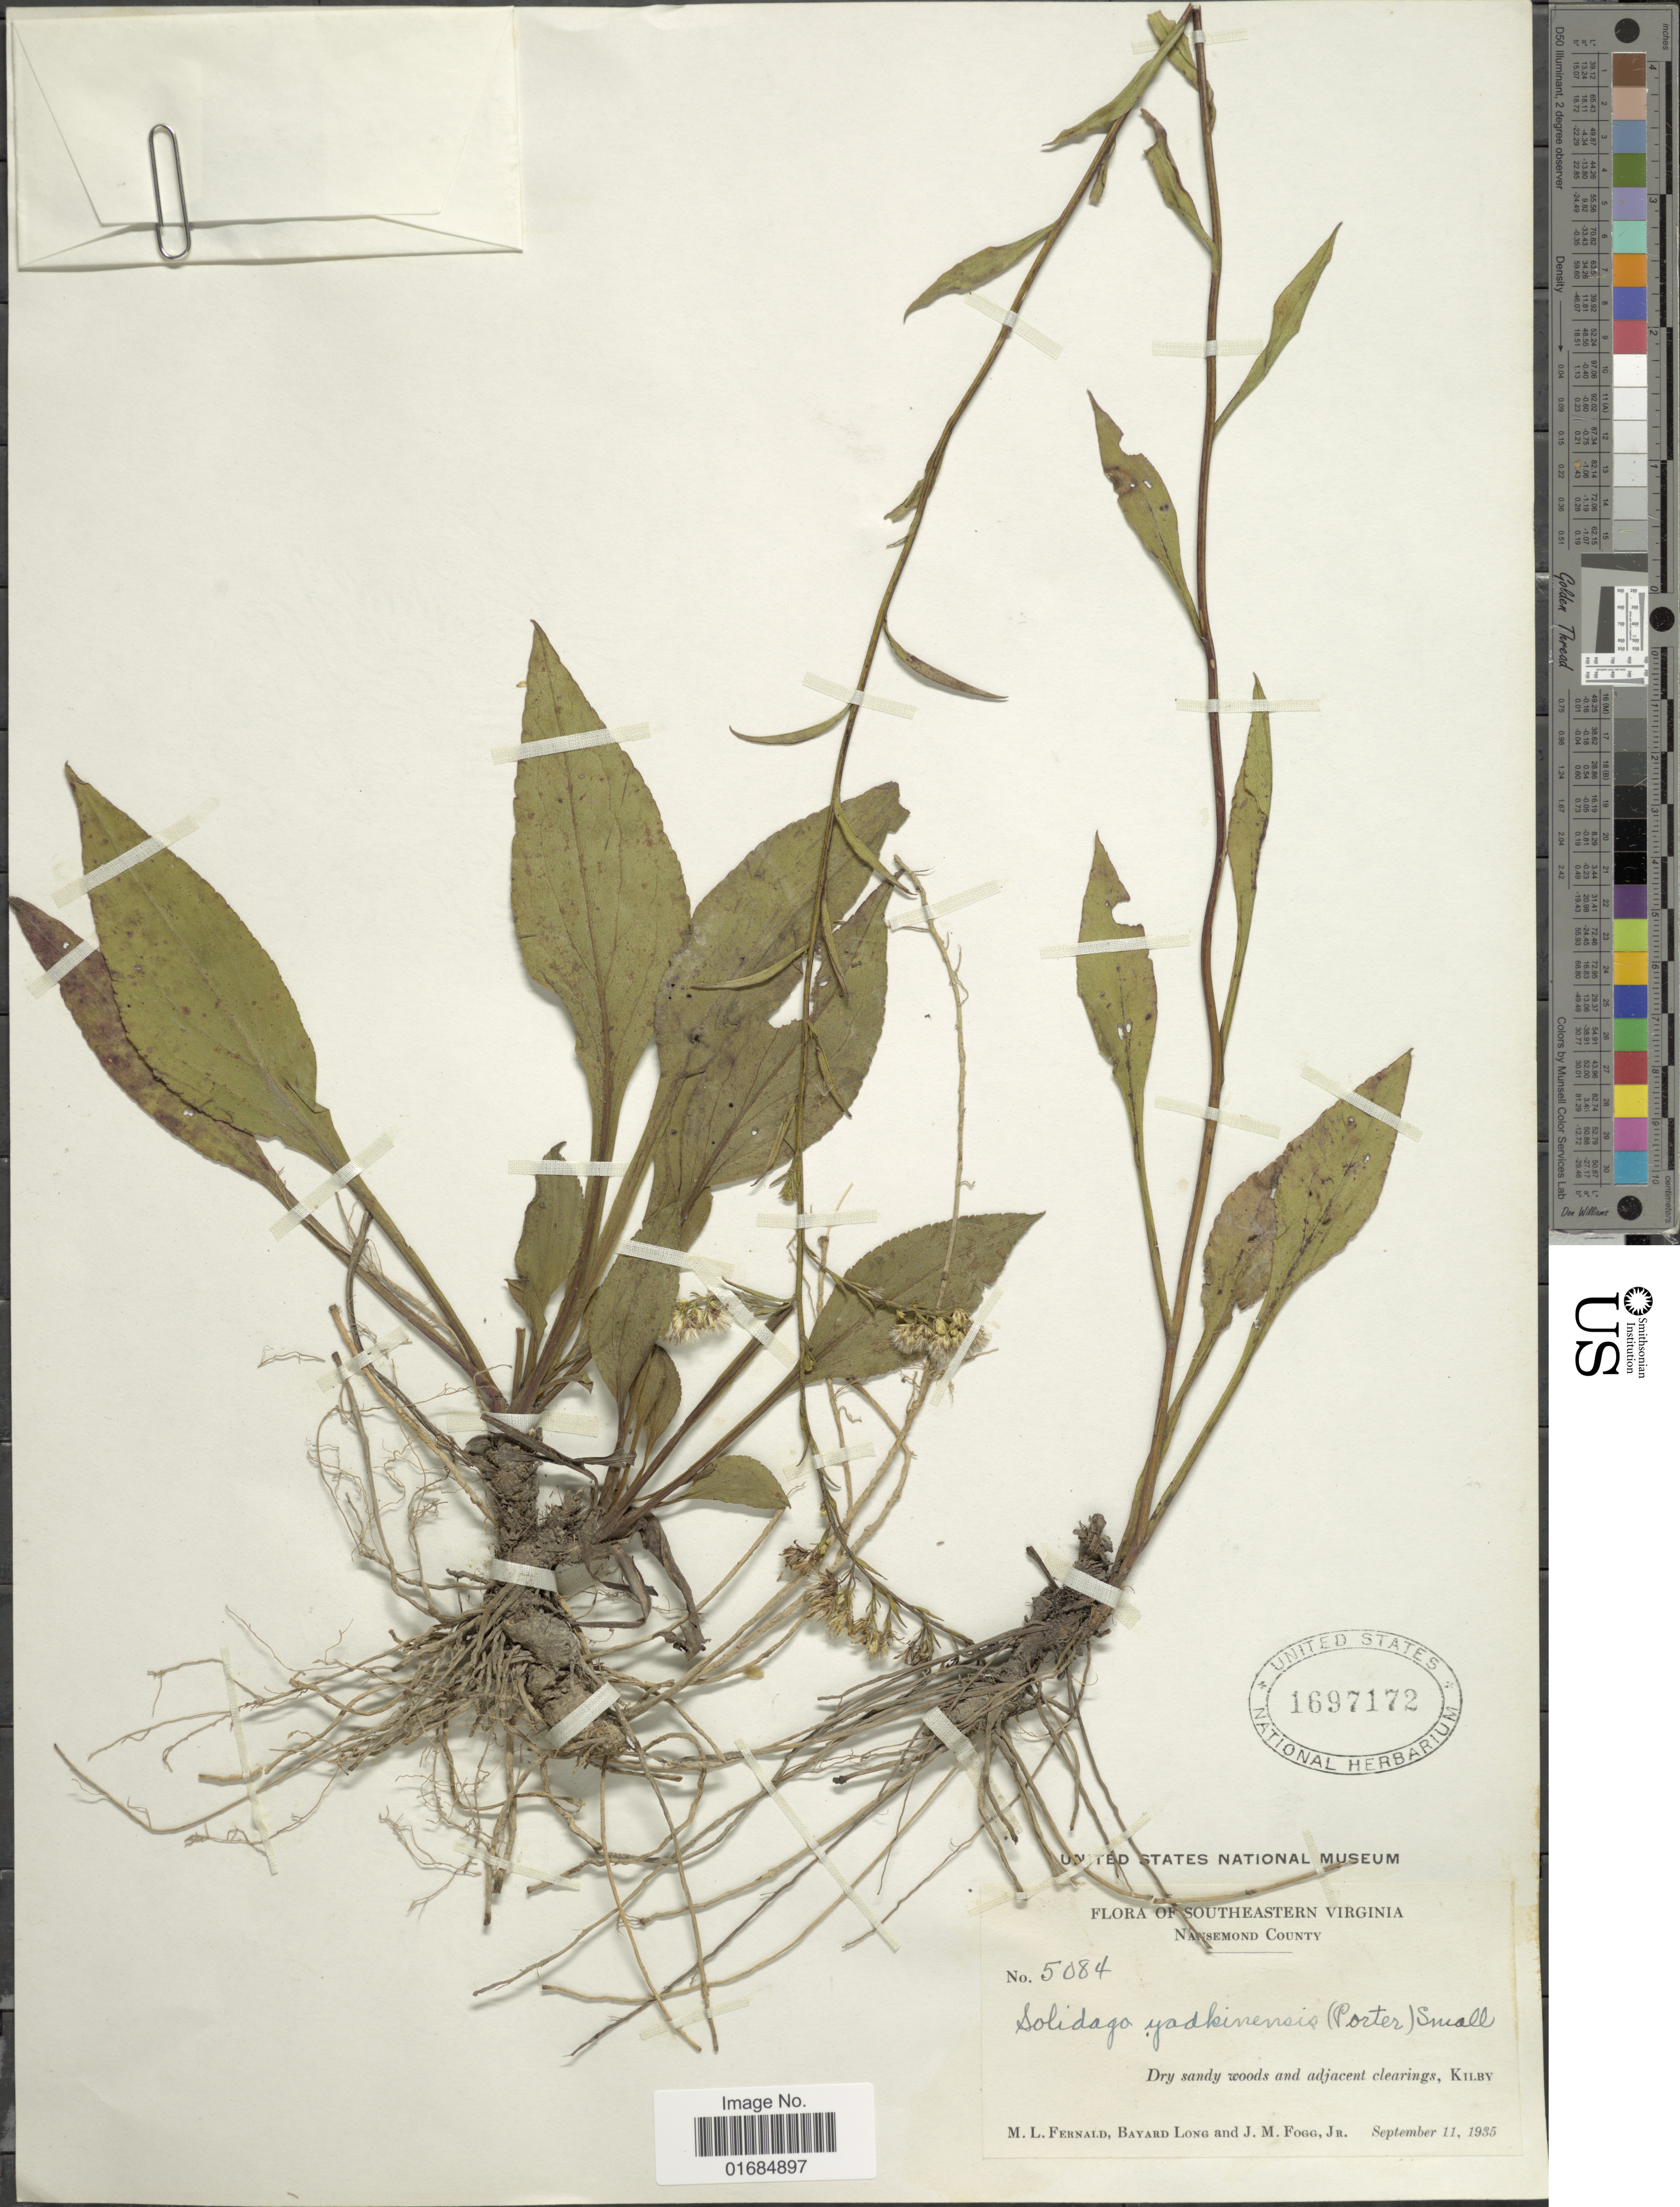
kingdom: Plantae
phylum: Tracheophyta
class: Magnoliopsida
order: Asterales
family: Asteraceae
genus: Solidago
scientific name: Solidago boottii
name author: Hook.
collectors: M. L. Fernald, B. Long & J. Fogg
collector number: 5084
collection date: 1935-09-11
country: United States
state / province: Virginia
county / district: City of Suffolk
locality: Southeastern Virginia, Nansemond County, Dry sandy woods and adjacent clearing, Kilby.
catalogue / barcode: US 1697172